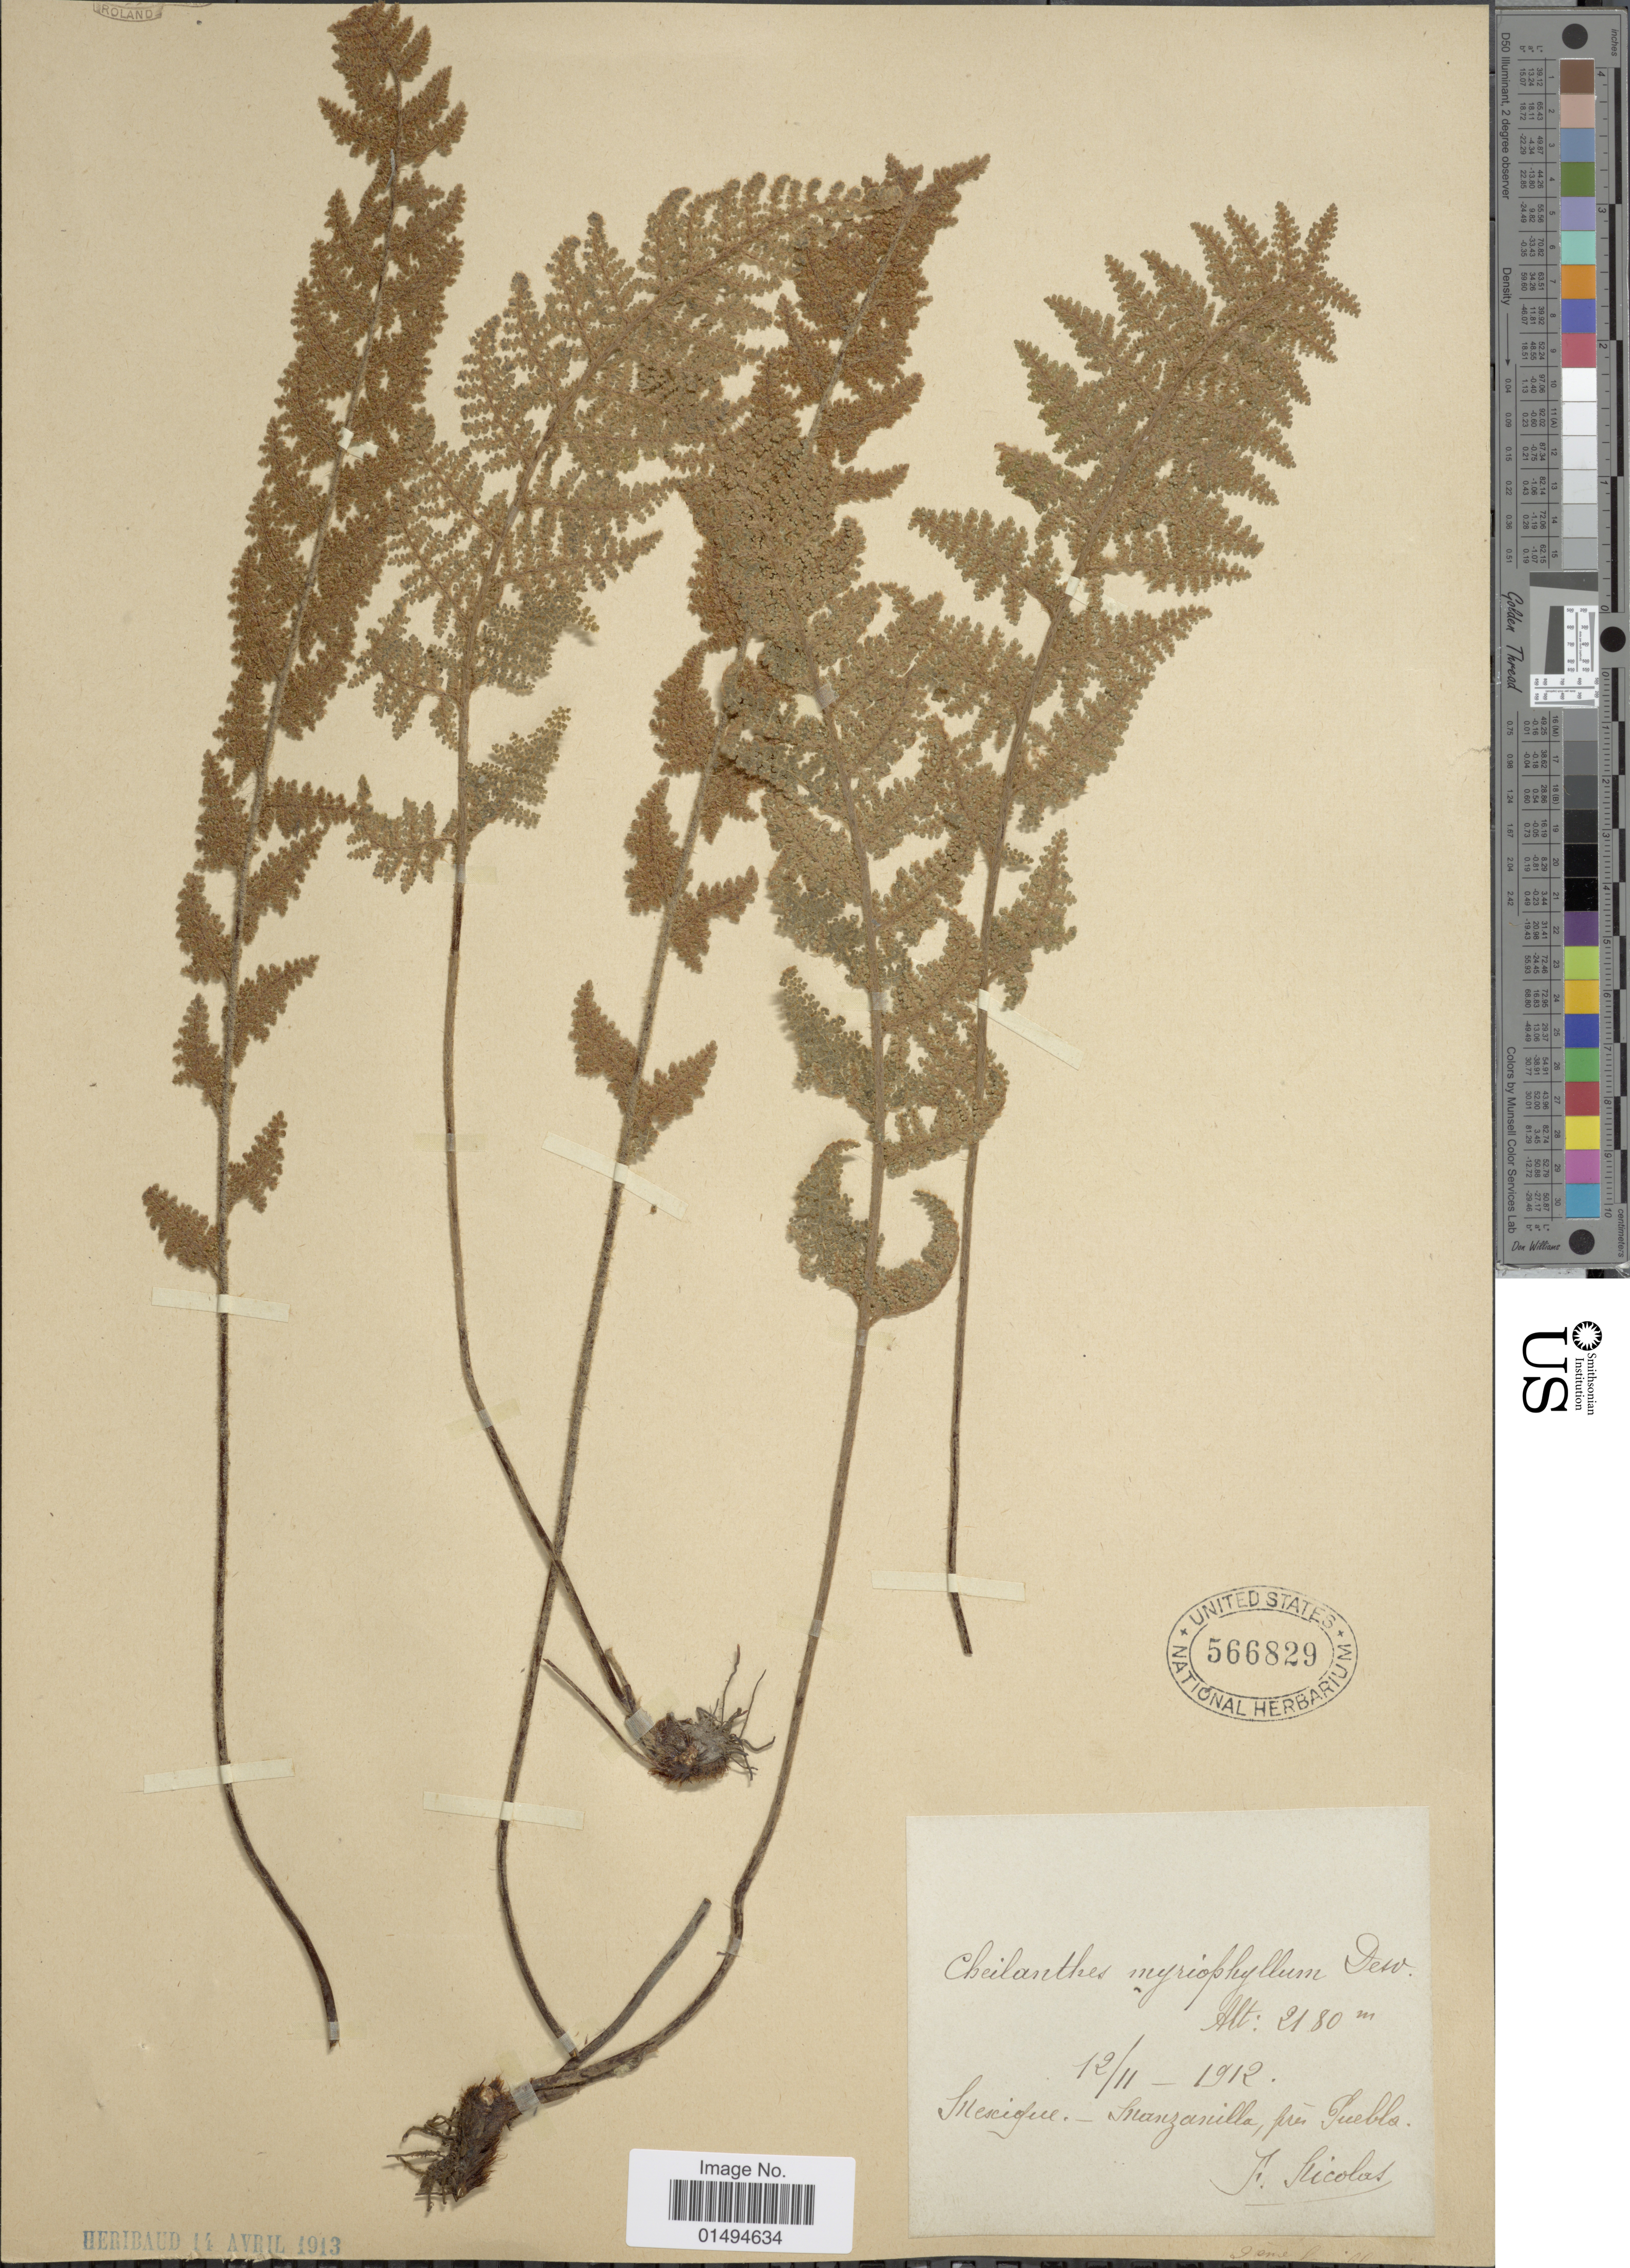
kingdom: Plantae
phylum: Tracheophyta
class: Polypodiopsida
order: Polypodiales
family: Pteridaceae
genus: Myriopteris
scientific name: Myriopteris myriophylla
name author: (Desv.) J. Sm.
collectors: F. Nicolas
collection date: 1912-11-12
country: Mexico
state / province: Puebla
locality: Mexique, Manzanilla, pres Puebla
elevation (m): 2180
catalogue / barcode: US 566829